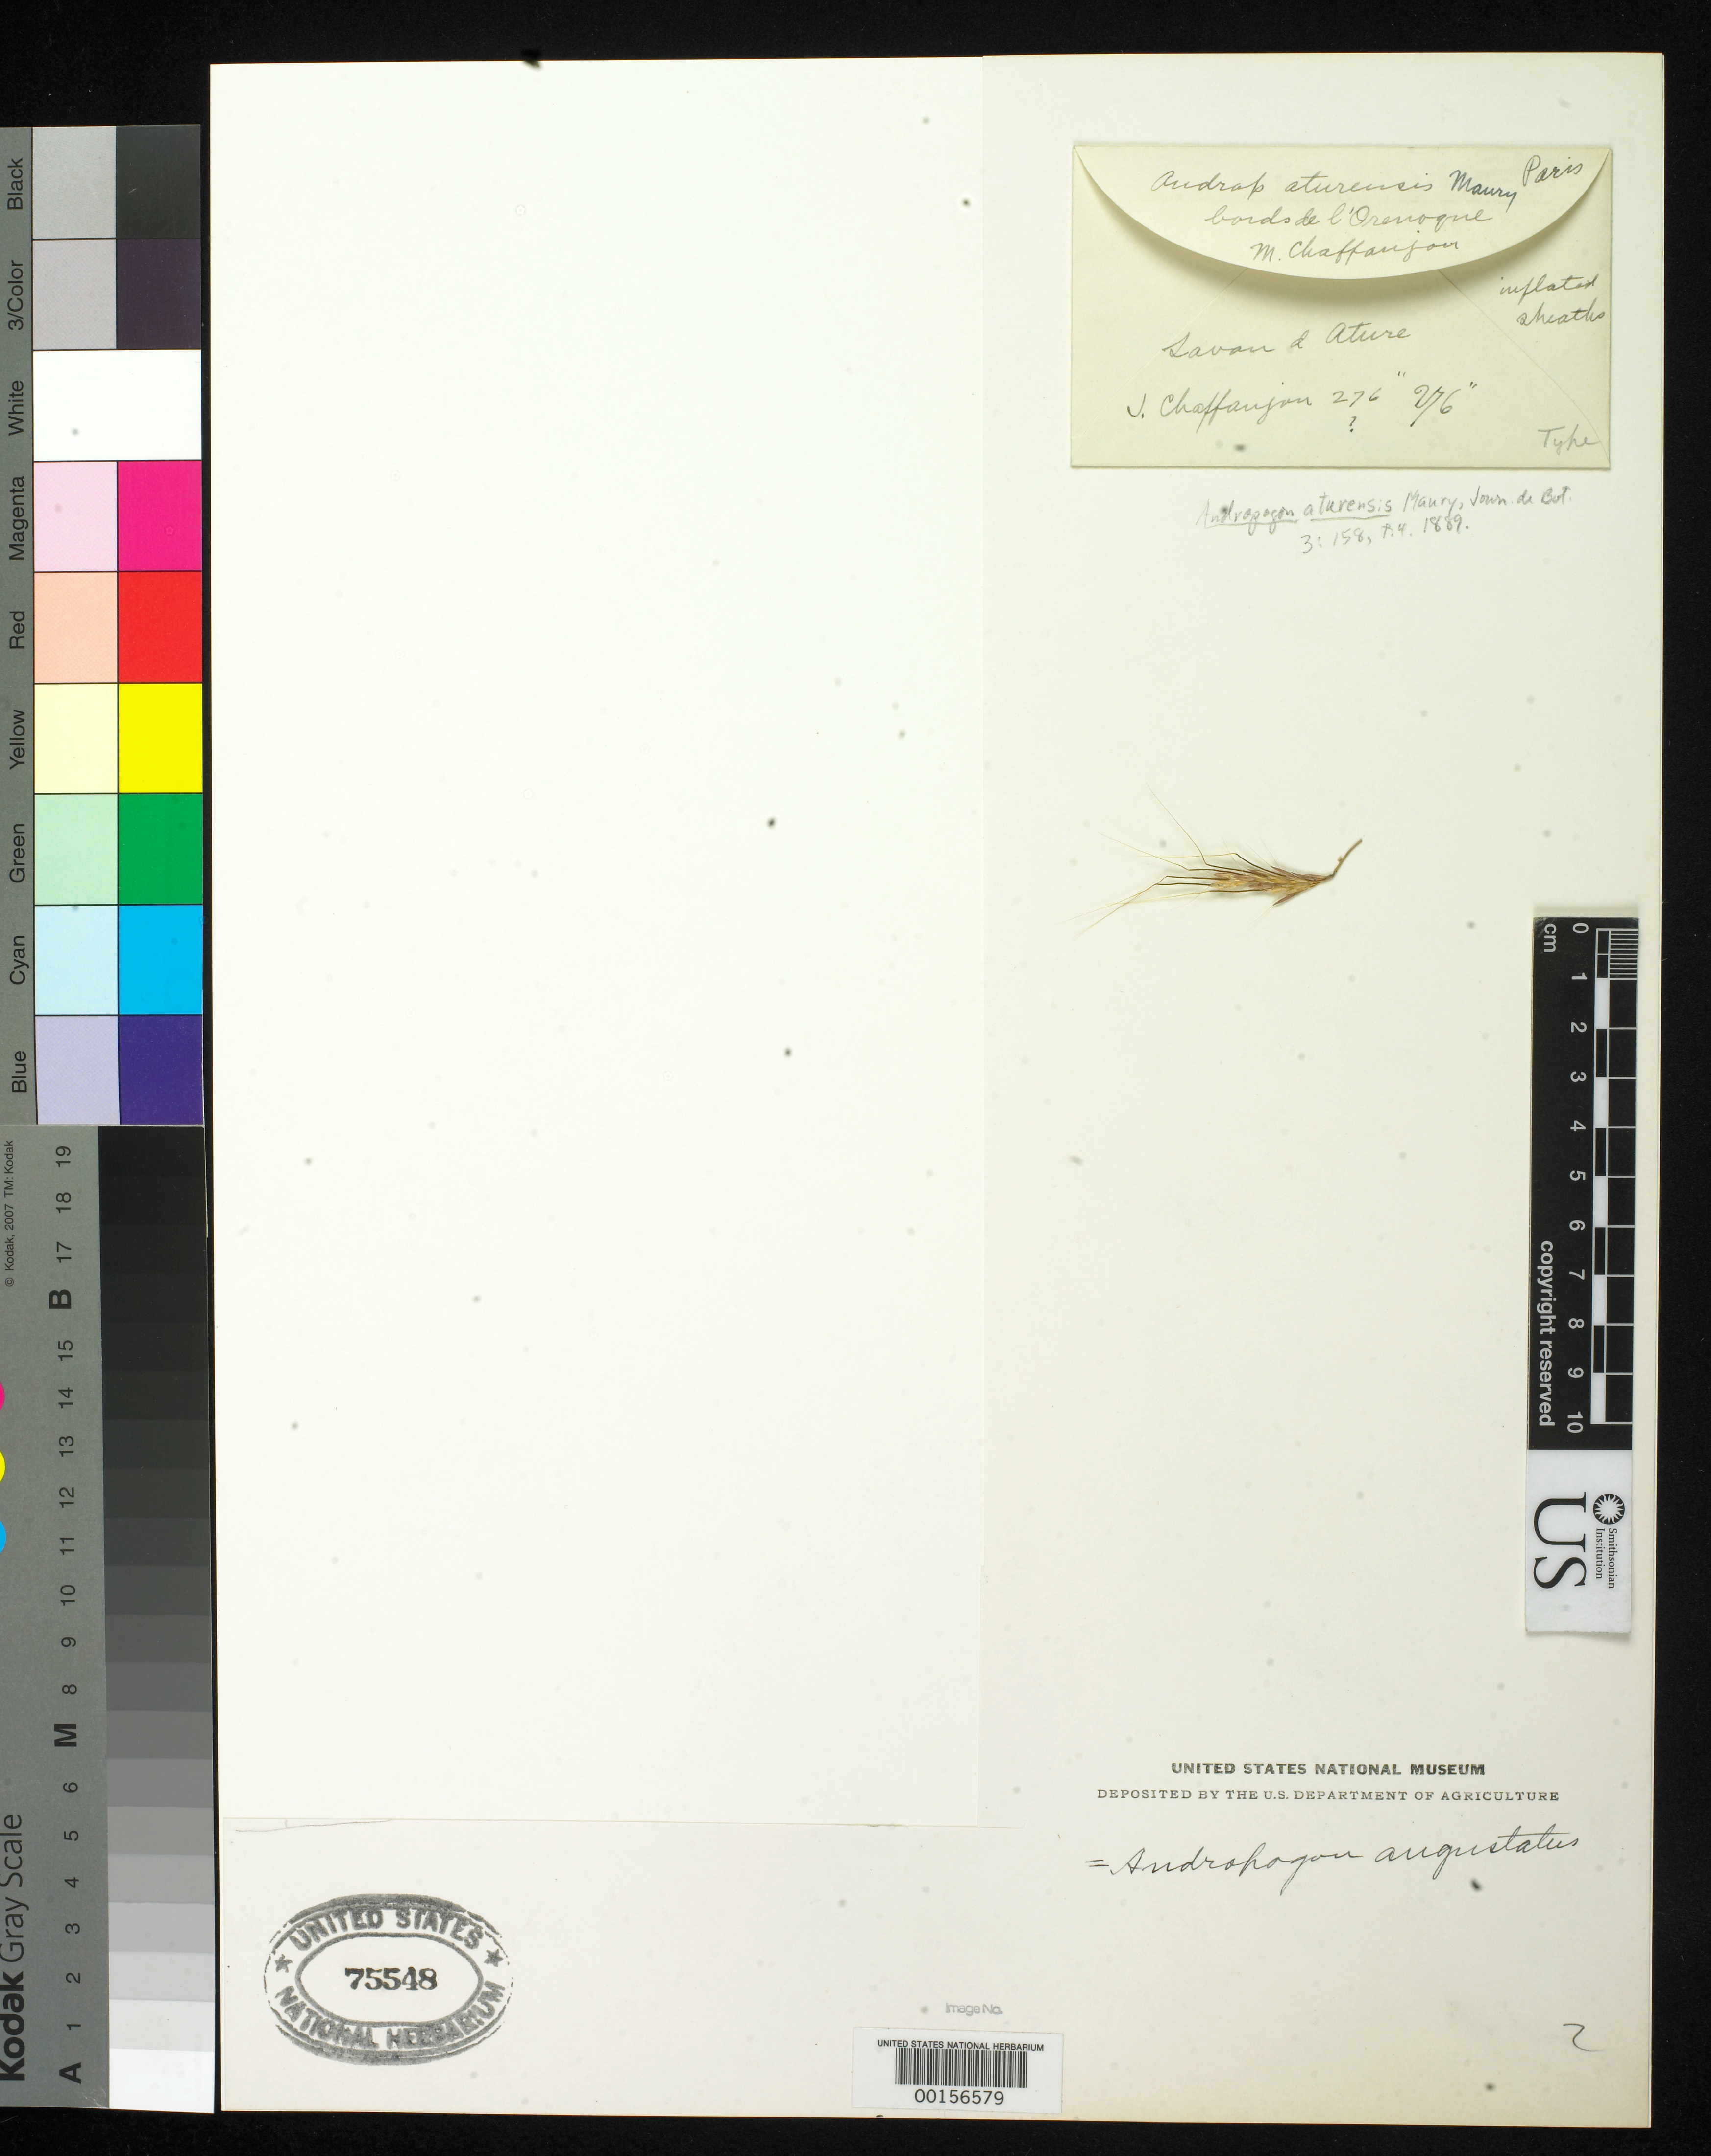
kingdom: Plantae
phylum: Tracheophyta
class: Liliopsida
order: Poales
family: Poaceae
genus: Andropogon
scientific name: Andropogon aturensis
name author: Maury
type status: Type Fragment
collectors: J. Chaffanjon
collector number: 276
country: Venezuela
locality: Lieux Rocheux, Savano D'atures.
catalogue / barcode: US 75548